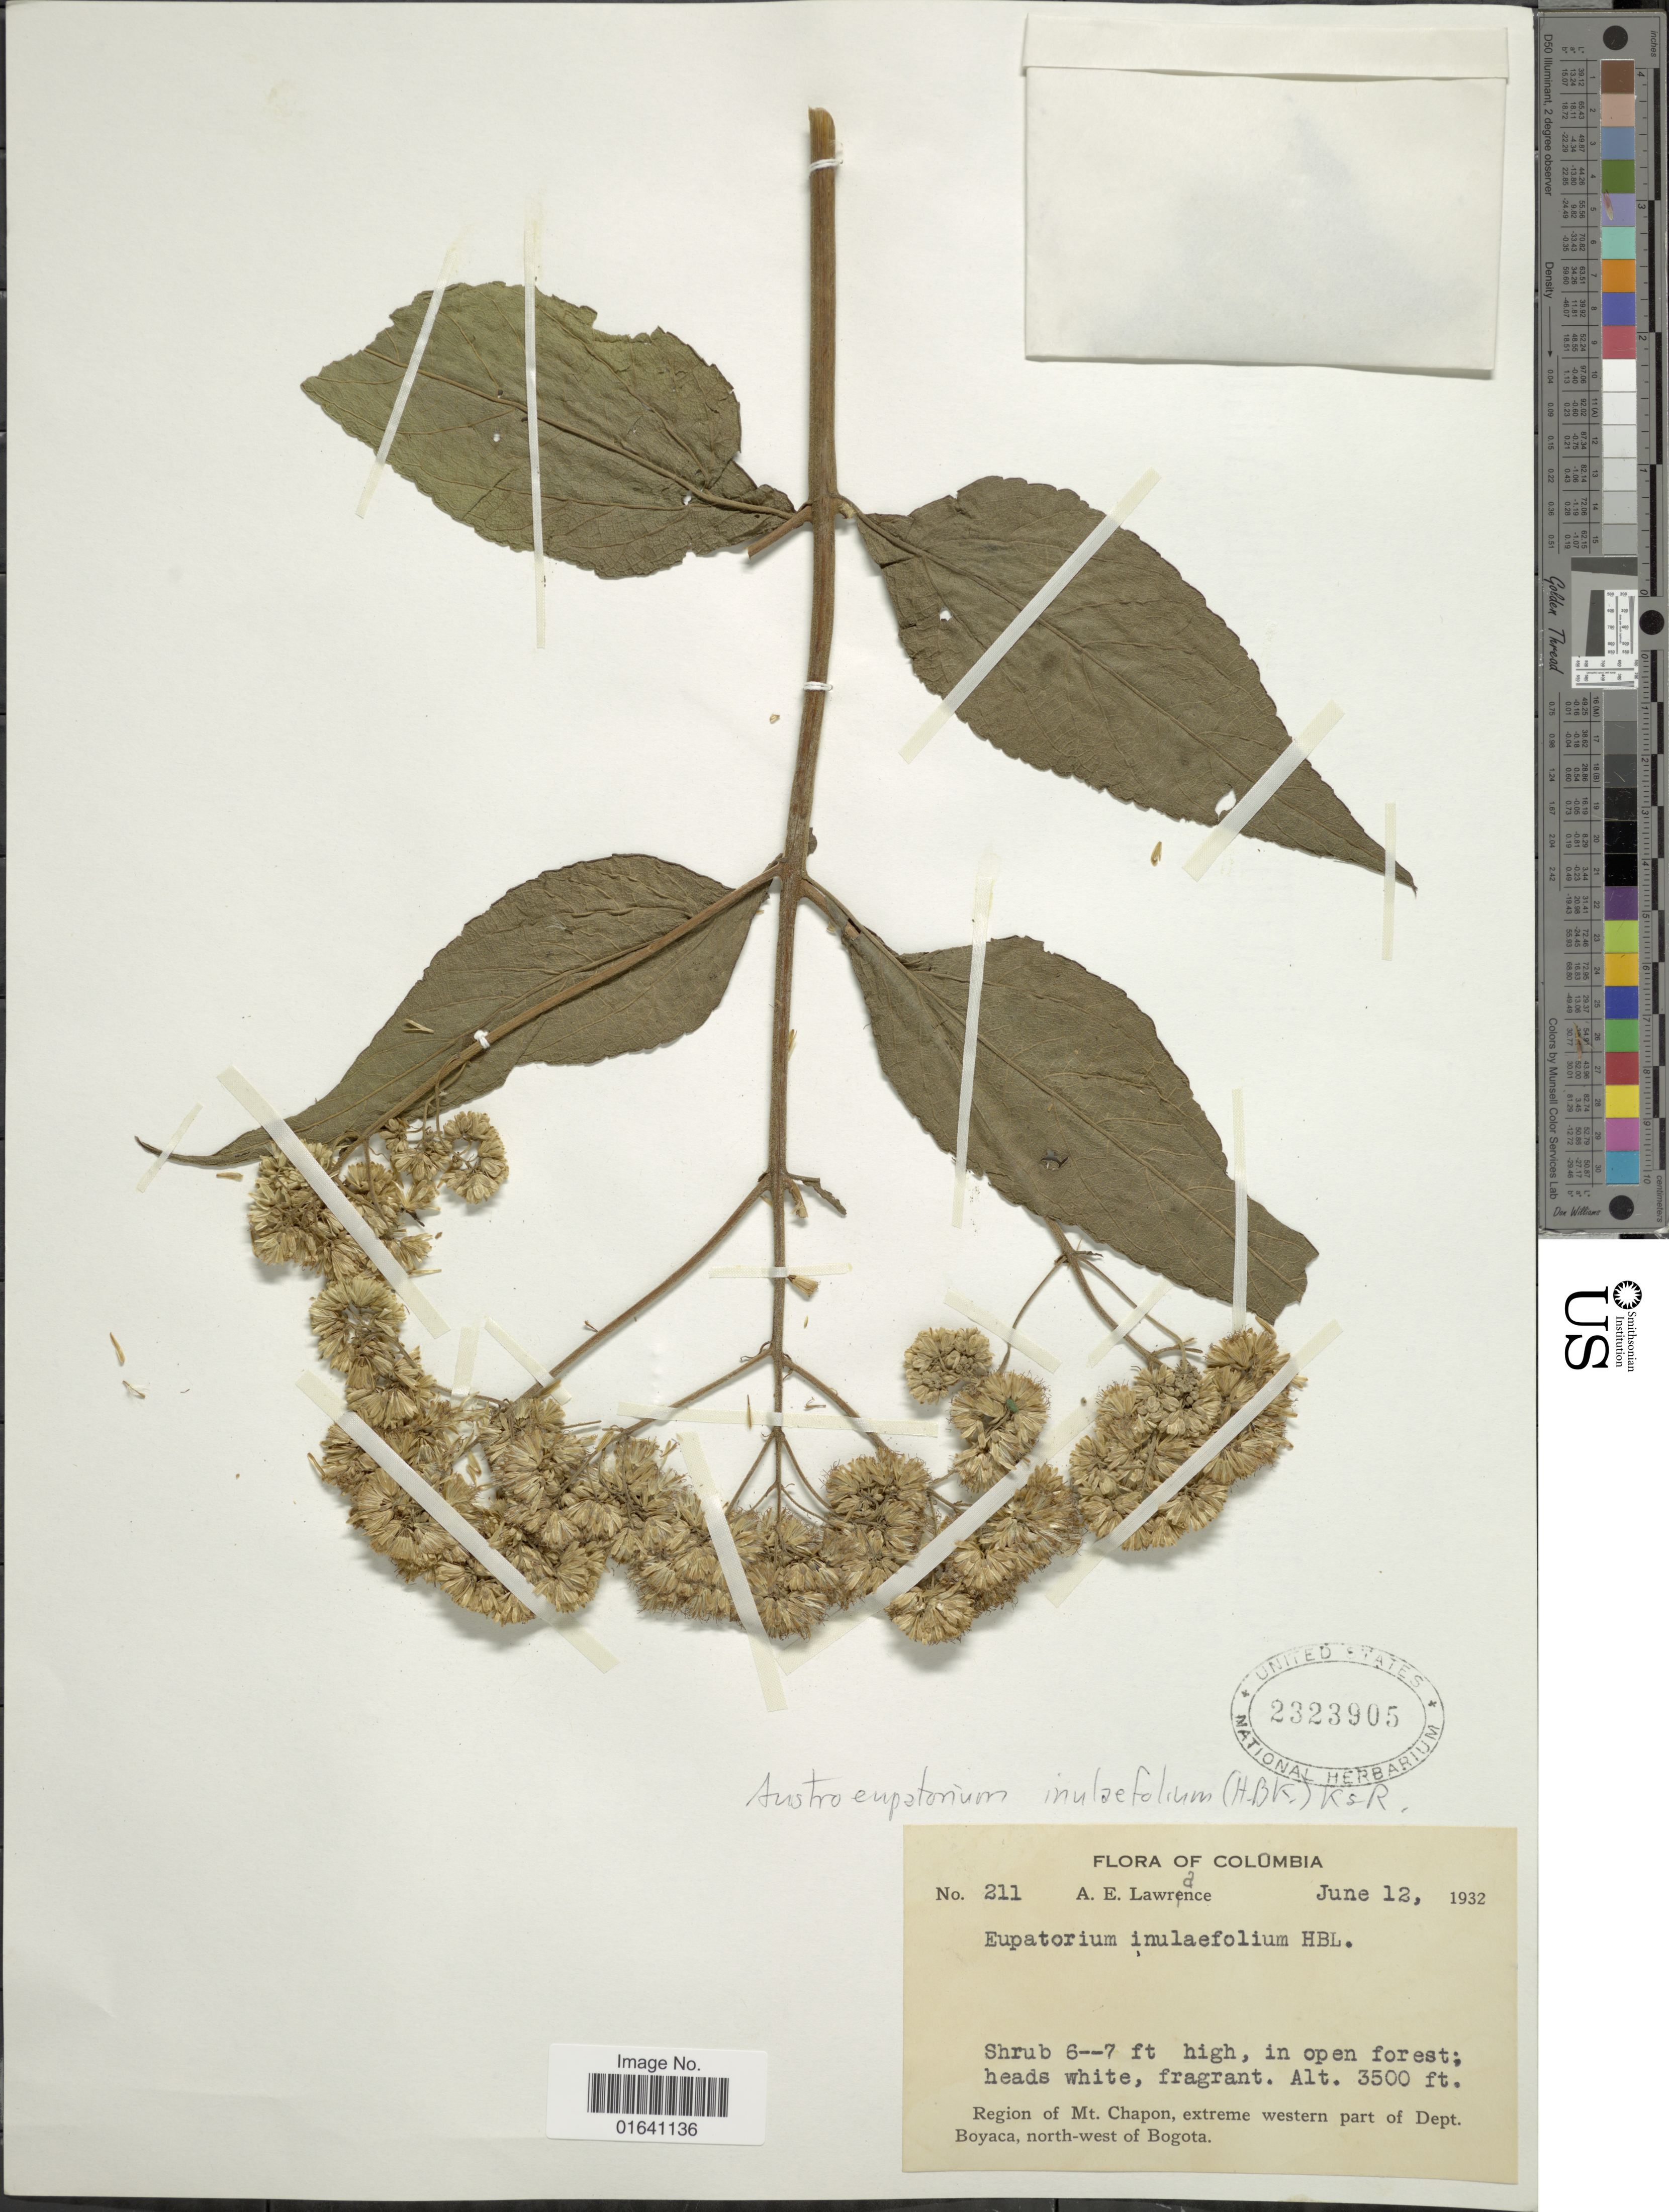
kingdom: Plantae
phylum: Tracheophyta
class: Magnoliopsida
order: Asterales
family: Asteraceae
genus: Austroeupatorium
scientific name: Austroeupatorium inulaefolium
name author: (Kunth) R.M. King & H. Rob.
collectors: A. Lawrance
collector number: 211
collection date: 1932-06-12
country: Colombia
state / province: Boyacá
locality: Region of Mt. Chapon, extreme western part of Dept. Boyaca, north-west of Bogota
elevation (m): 1067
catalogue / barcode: US 2323905